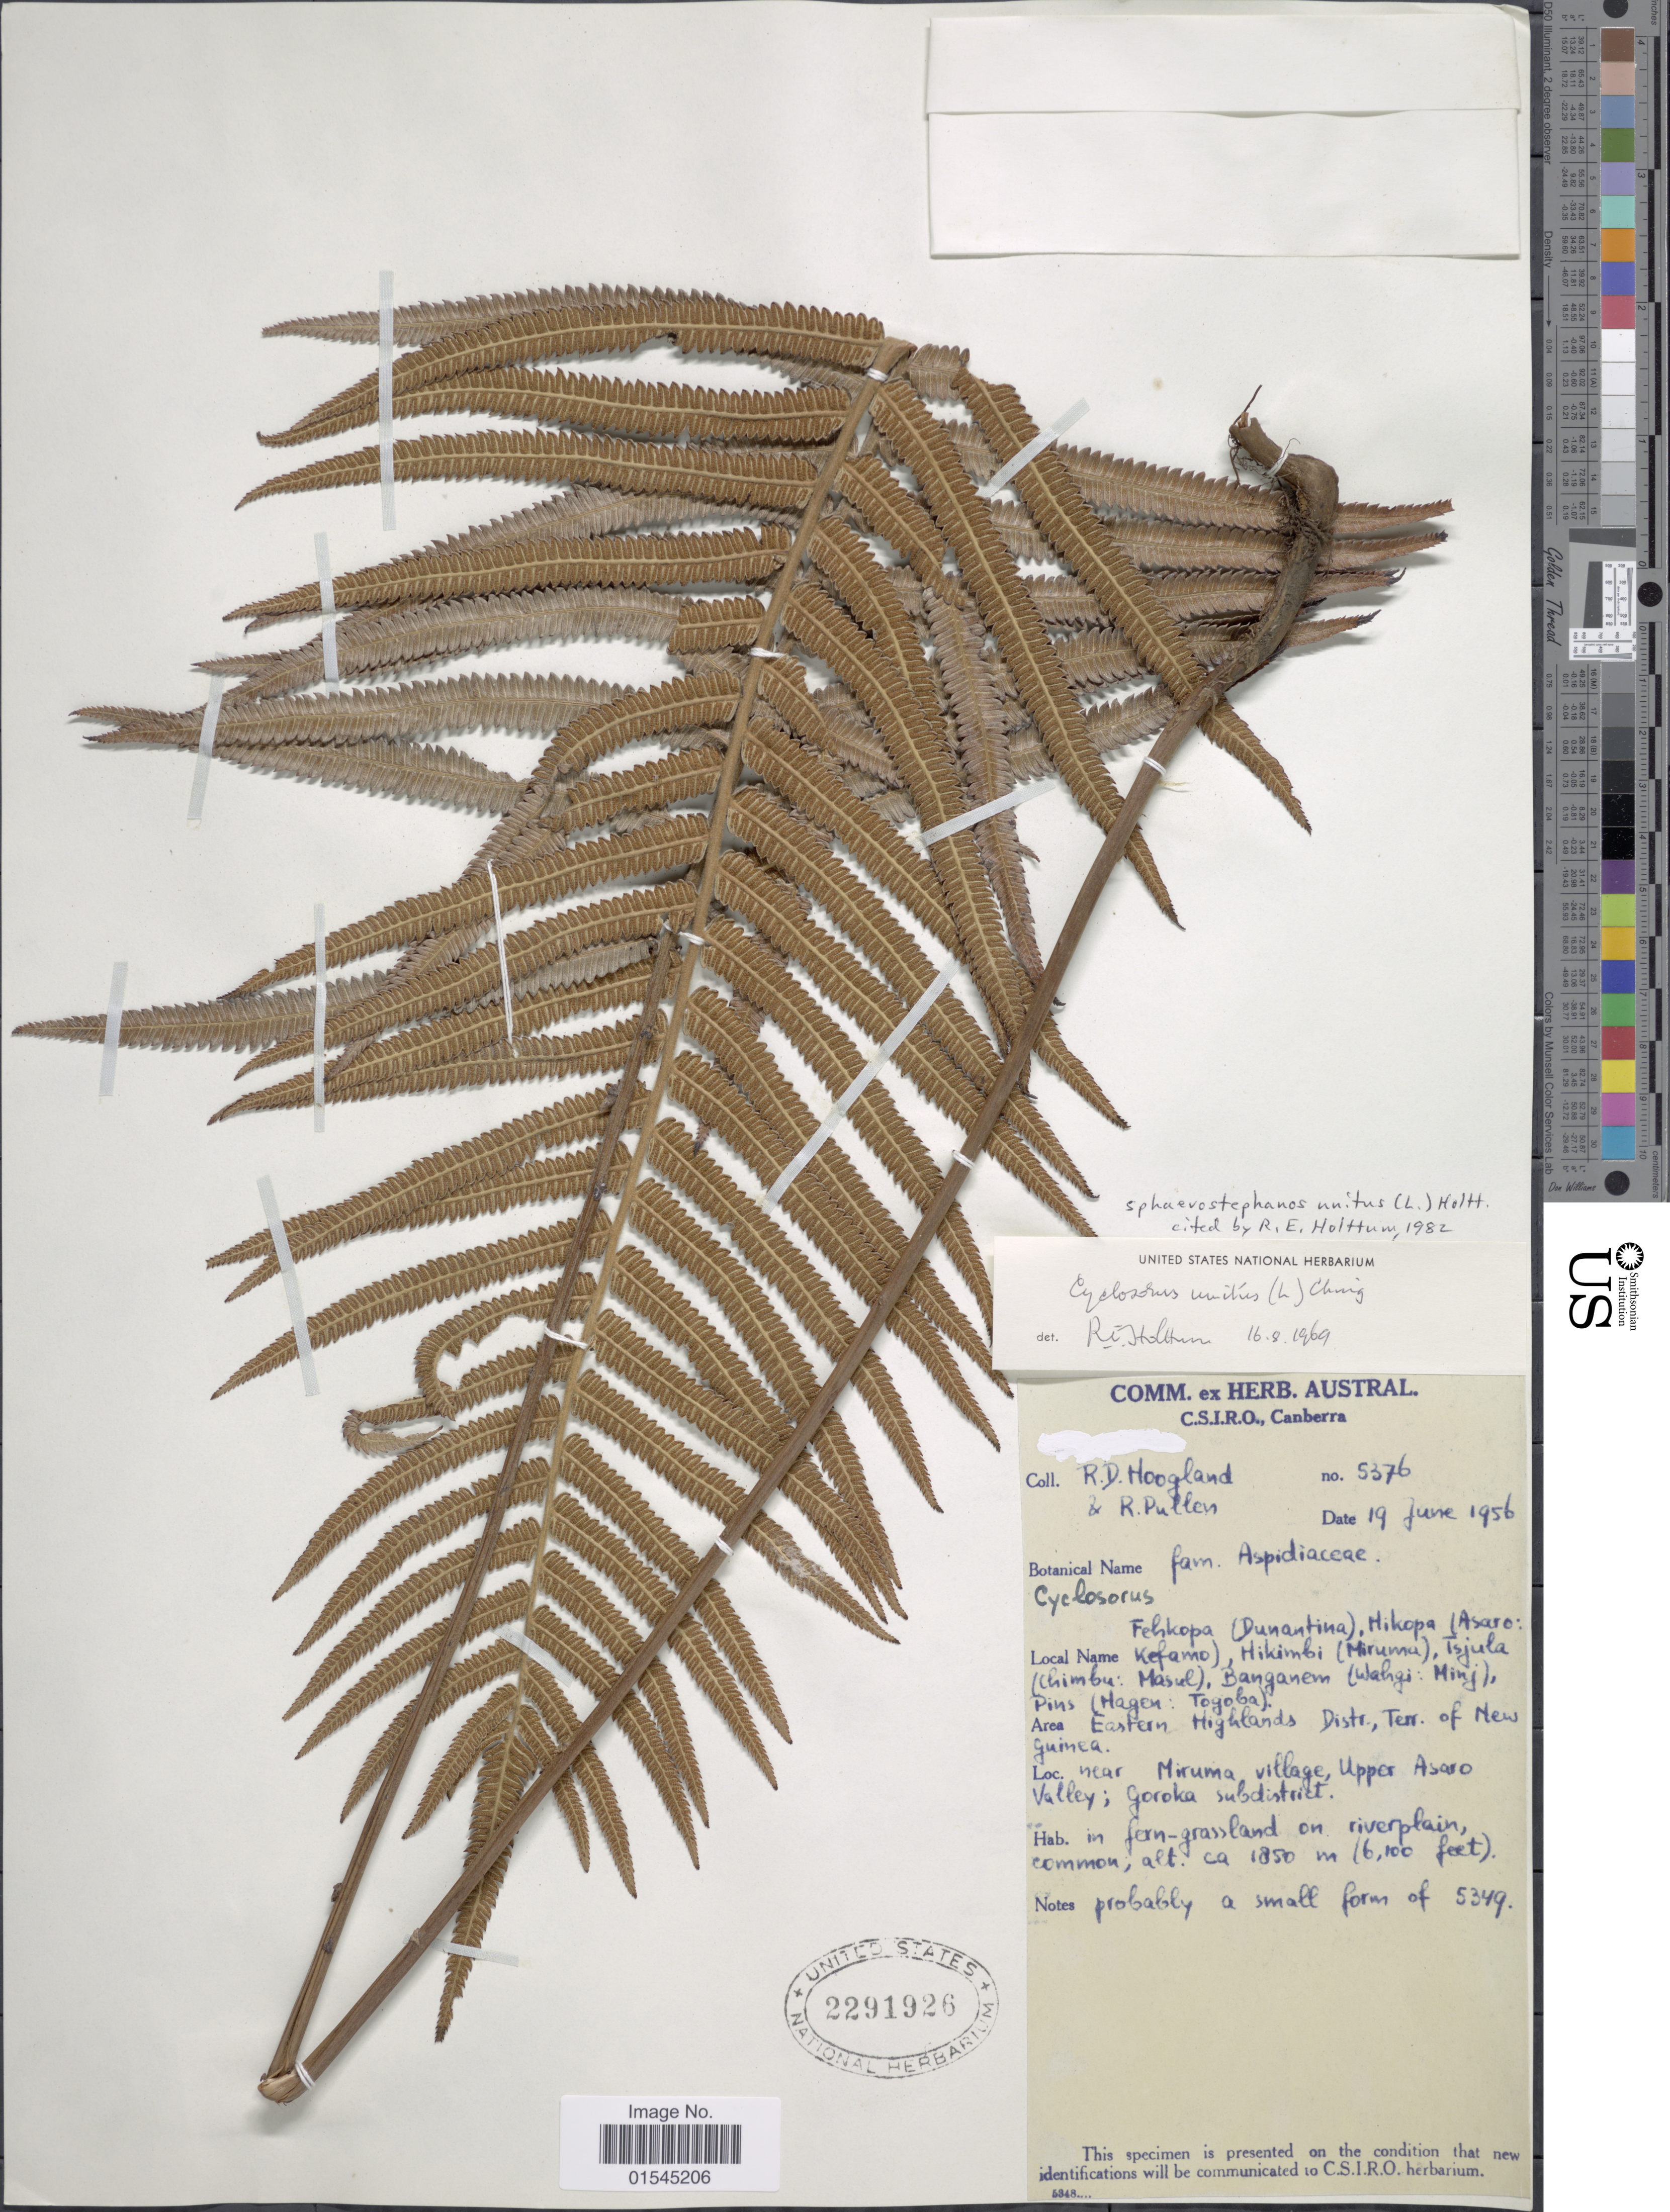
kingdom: Plantae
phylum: Tracheophyta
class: Polypodiopsida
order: Polypodiales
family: Thelypteridaceae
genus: Sphaerostephanos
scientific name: Sphaerostephanos unitus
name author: (L.) Holttum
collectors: R. D. Hoogland & R. Pullen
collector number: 5376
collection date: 1956-06-19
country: Papua New Guinea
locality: C.S.I.R.O. Canberra, near Miruma village, Upper Asaro Valley; Goroka subdistrict. Eastern Highlands Distr. Terr. of New Guinea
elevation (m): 1850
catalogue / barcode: US 2291926